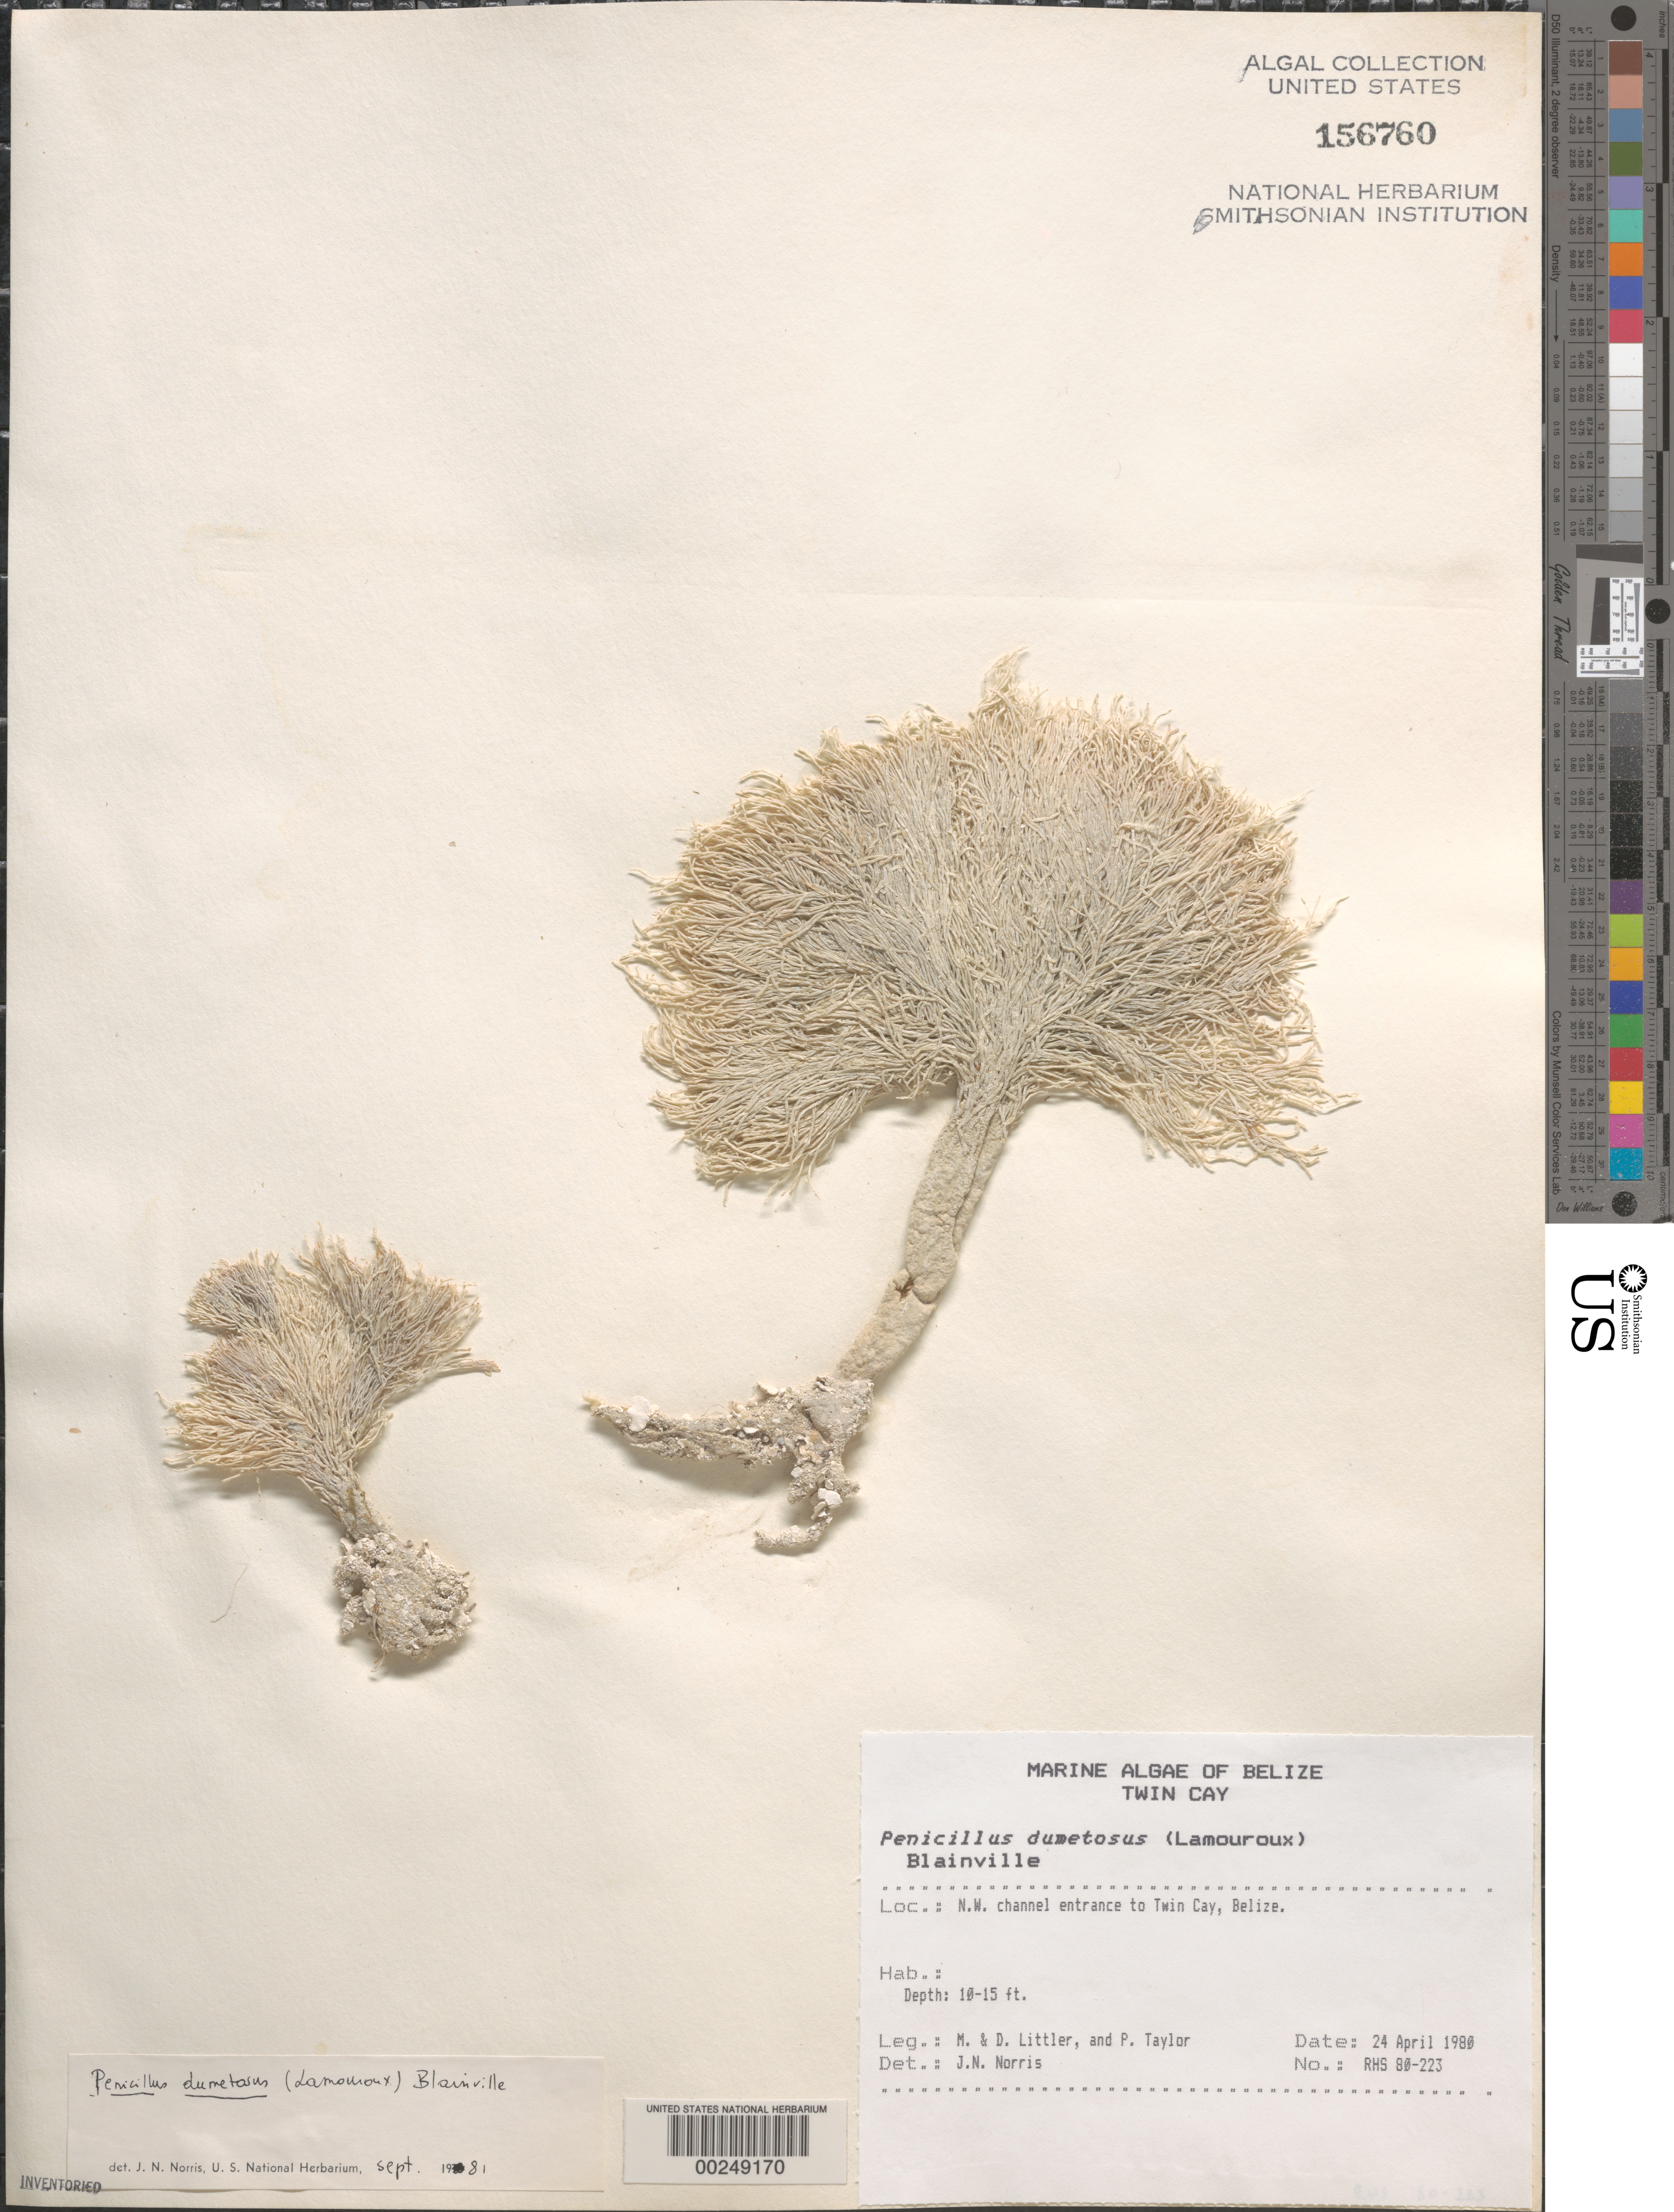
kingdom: Plantae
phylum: Chlorophyta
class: Ulvophyceae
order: Bryopsidales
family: Udoteaceae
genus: Penicillus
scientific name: Penicillus dumetosus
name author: (J.V.Lamouroux) Blainville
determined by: Norris, James N.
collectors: M. M. Littler, D. S. Littler & P. R. Taylor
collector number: Rhs-80-223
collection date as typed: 24 Apr 1980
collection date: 1980-04-24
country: Belize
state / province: Stann Creek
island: Twin Cays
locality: Northwest channel entrance (both sides) to Twin Cays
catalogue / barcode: US 156760